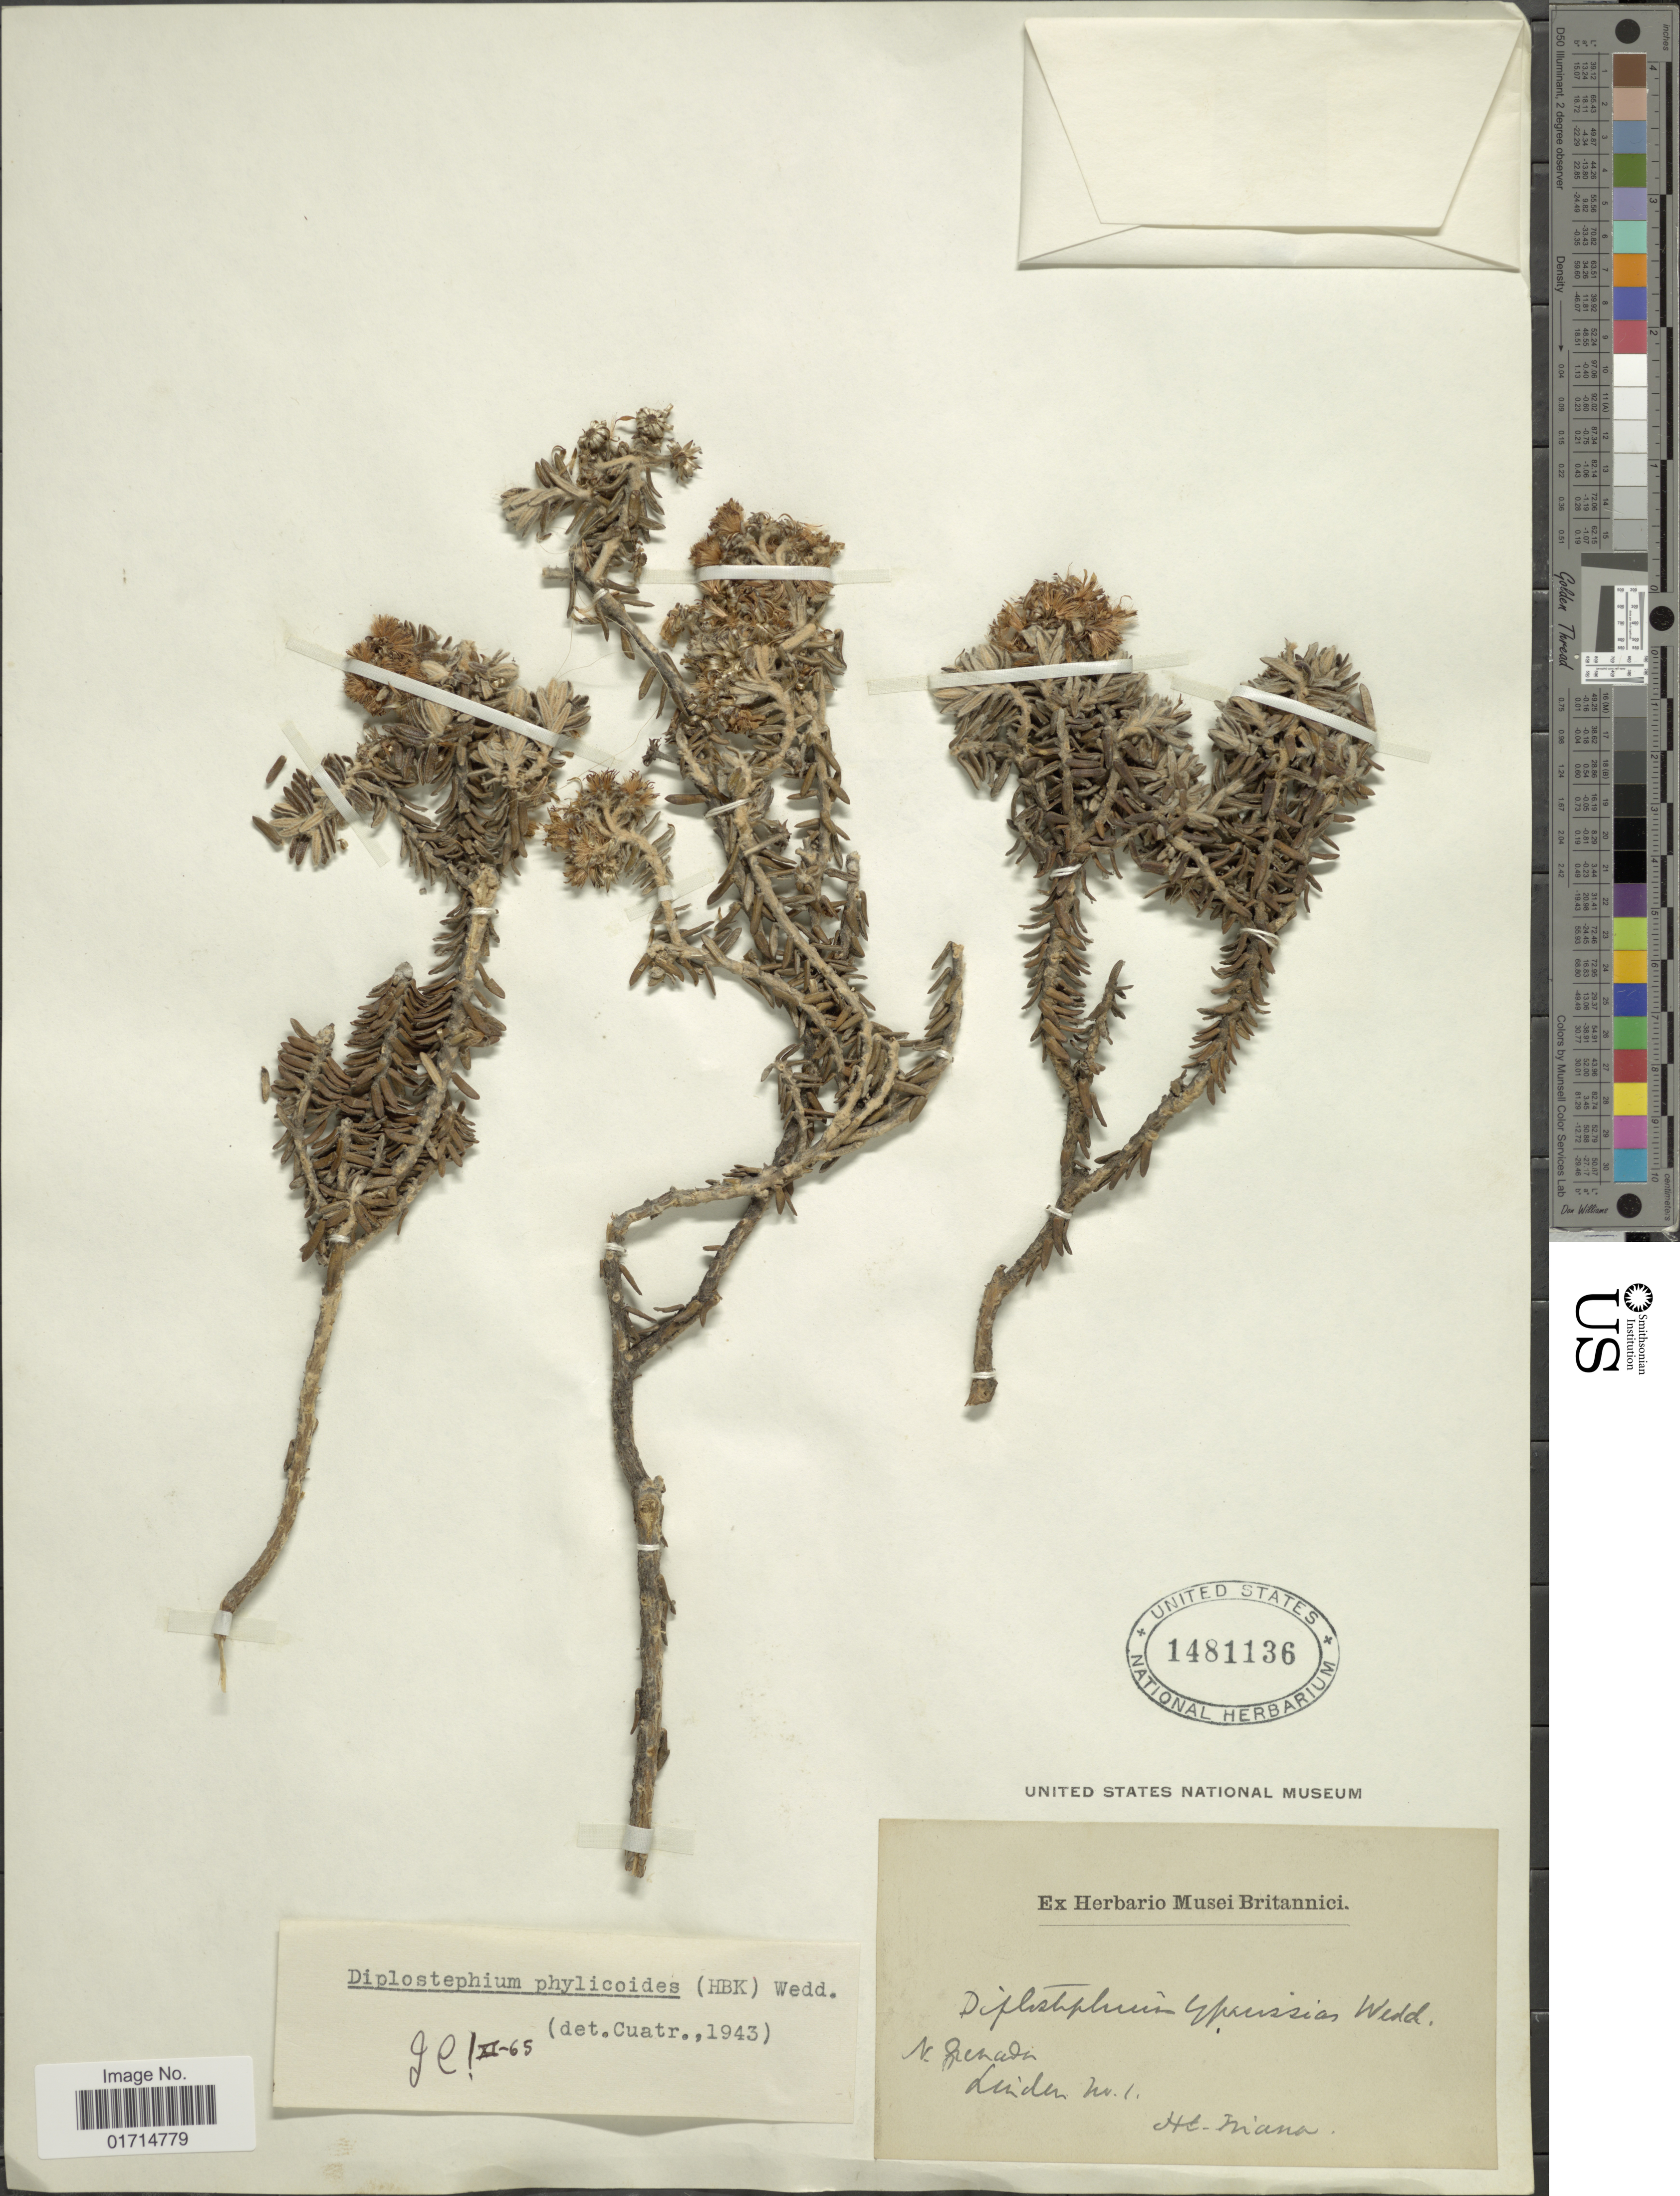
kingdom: Plantae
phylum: Tracheophyta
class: Magnoliopsida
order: Asterales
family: Asteraceae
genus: Diplostephium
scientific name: Diplostephium phylicoides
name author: (Kunth) Wedd.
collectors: -- Linden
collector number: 1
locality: N. Grenada, Mt. miana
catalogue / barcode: US 1481136